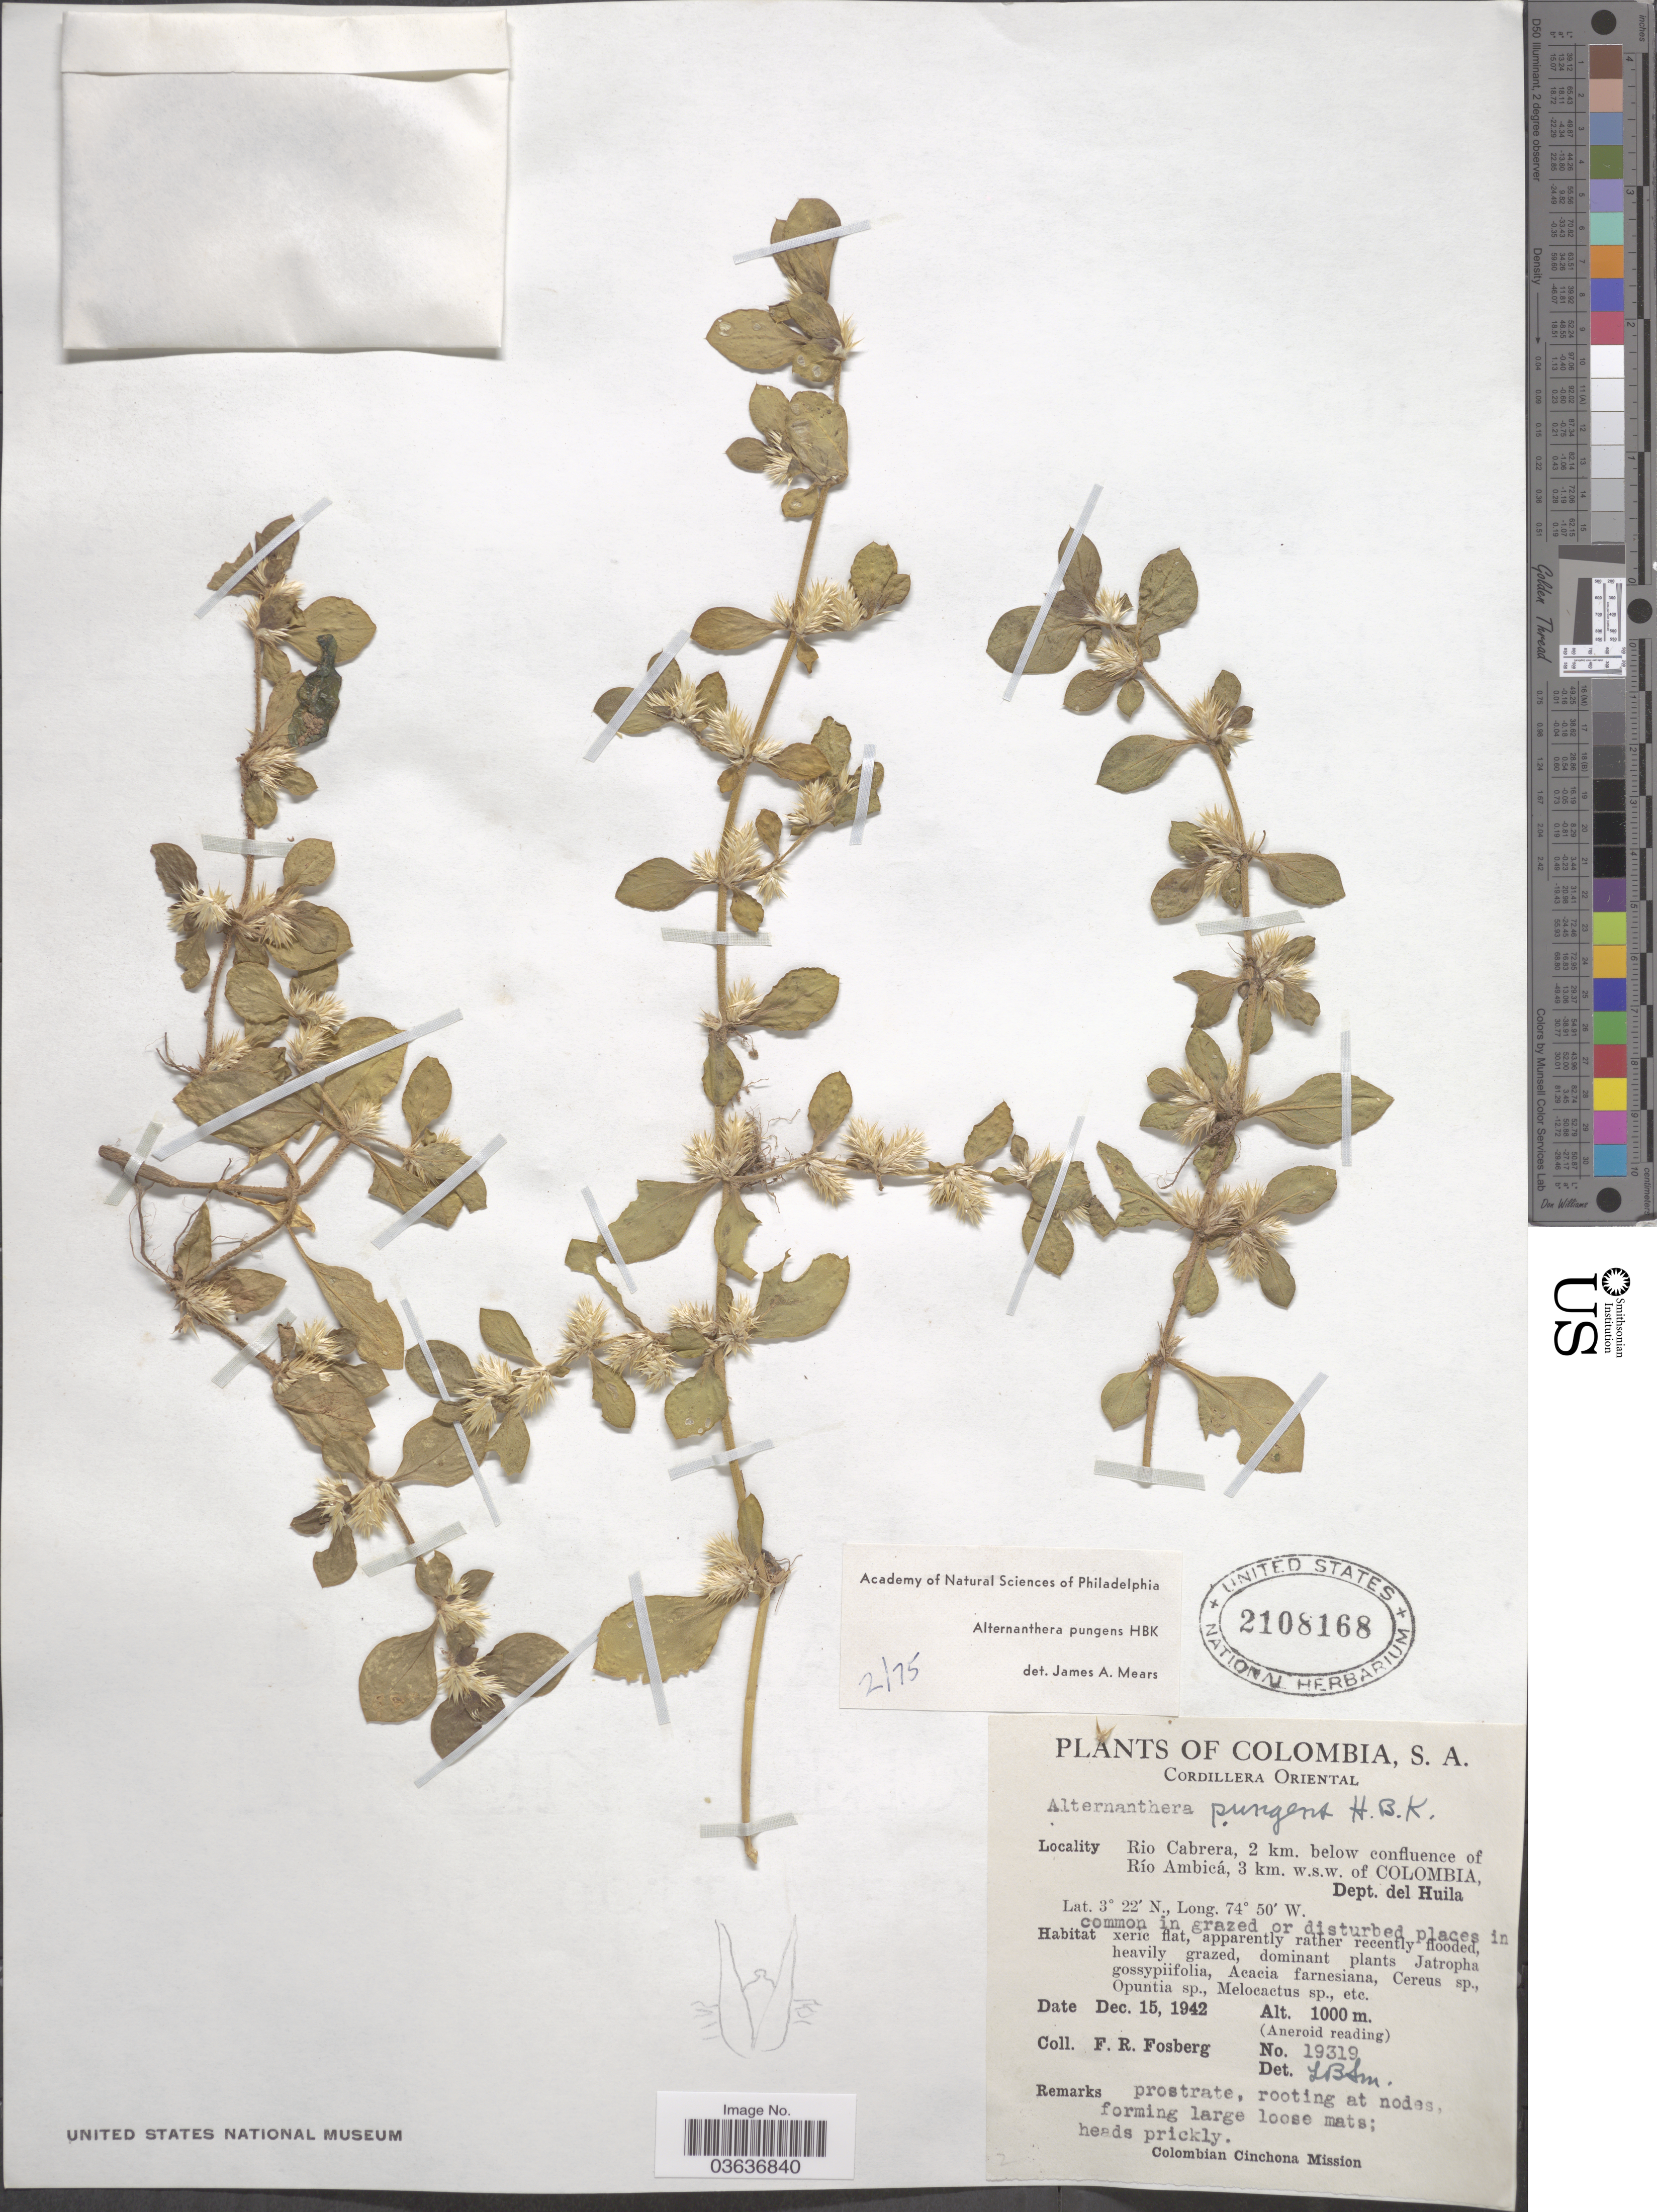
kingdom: Plantae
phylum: Tracheophyta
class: Magnoliopsida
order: Caryophyllales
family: Amaranthaceae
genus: Alternanthera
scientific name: Alternanthera pungens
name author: Kunth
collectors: F. R. Fosberg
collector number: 19319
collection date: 1942-12-15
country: Colombia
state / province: Huila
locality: Cordillera Oriental. Rio Cabrera, 2 km. below confluence of Río Ambicá, 3 km. w.s.w. of Colombia, Dep. del Huila.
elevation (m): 1000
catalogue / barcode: US 2108168